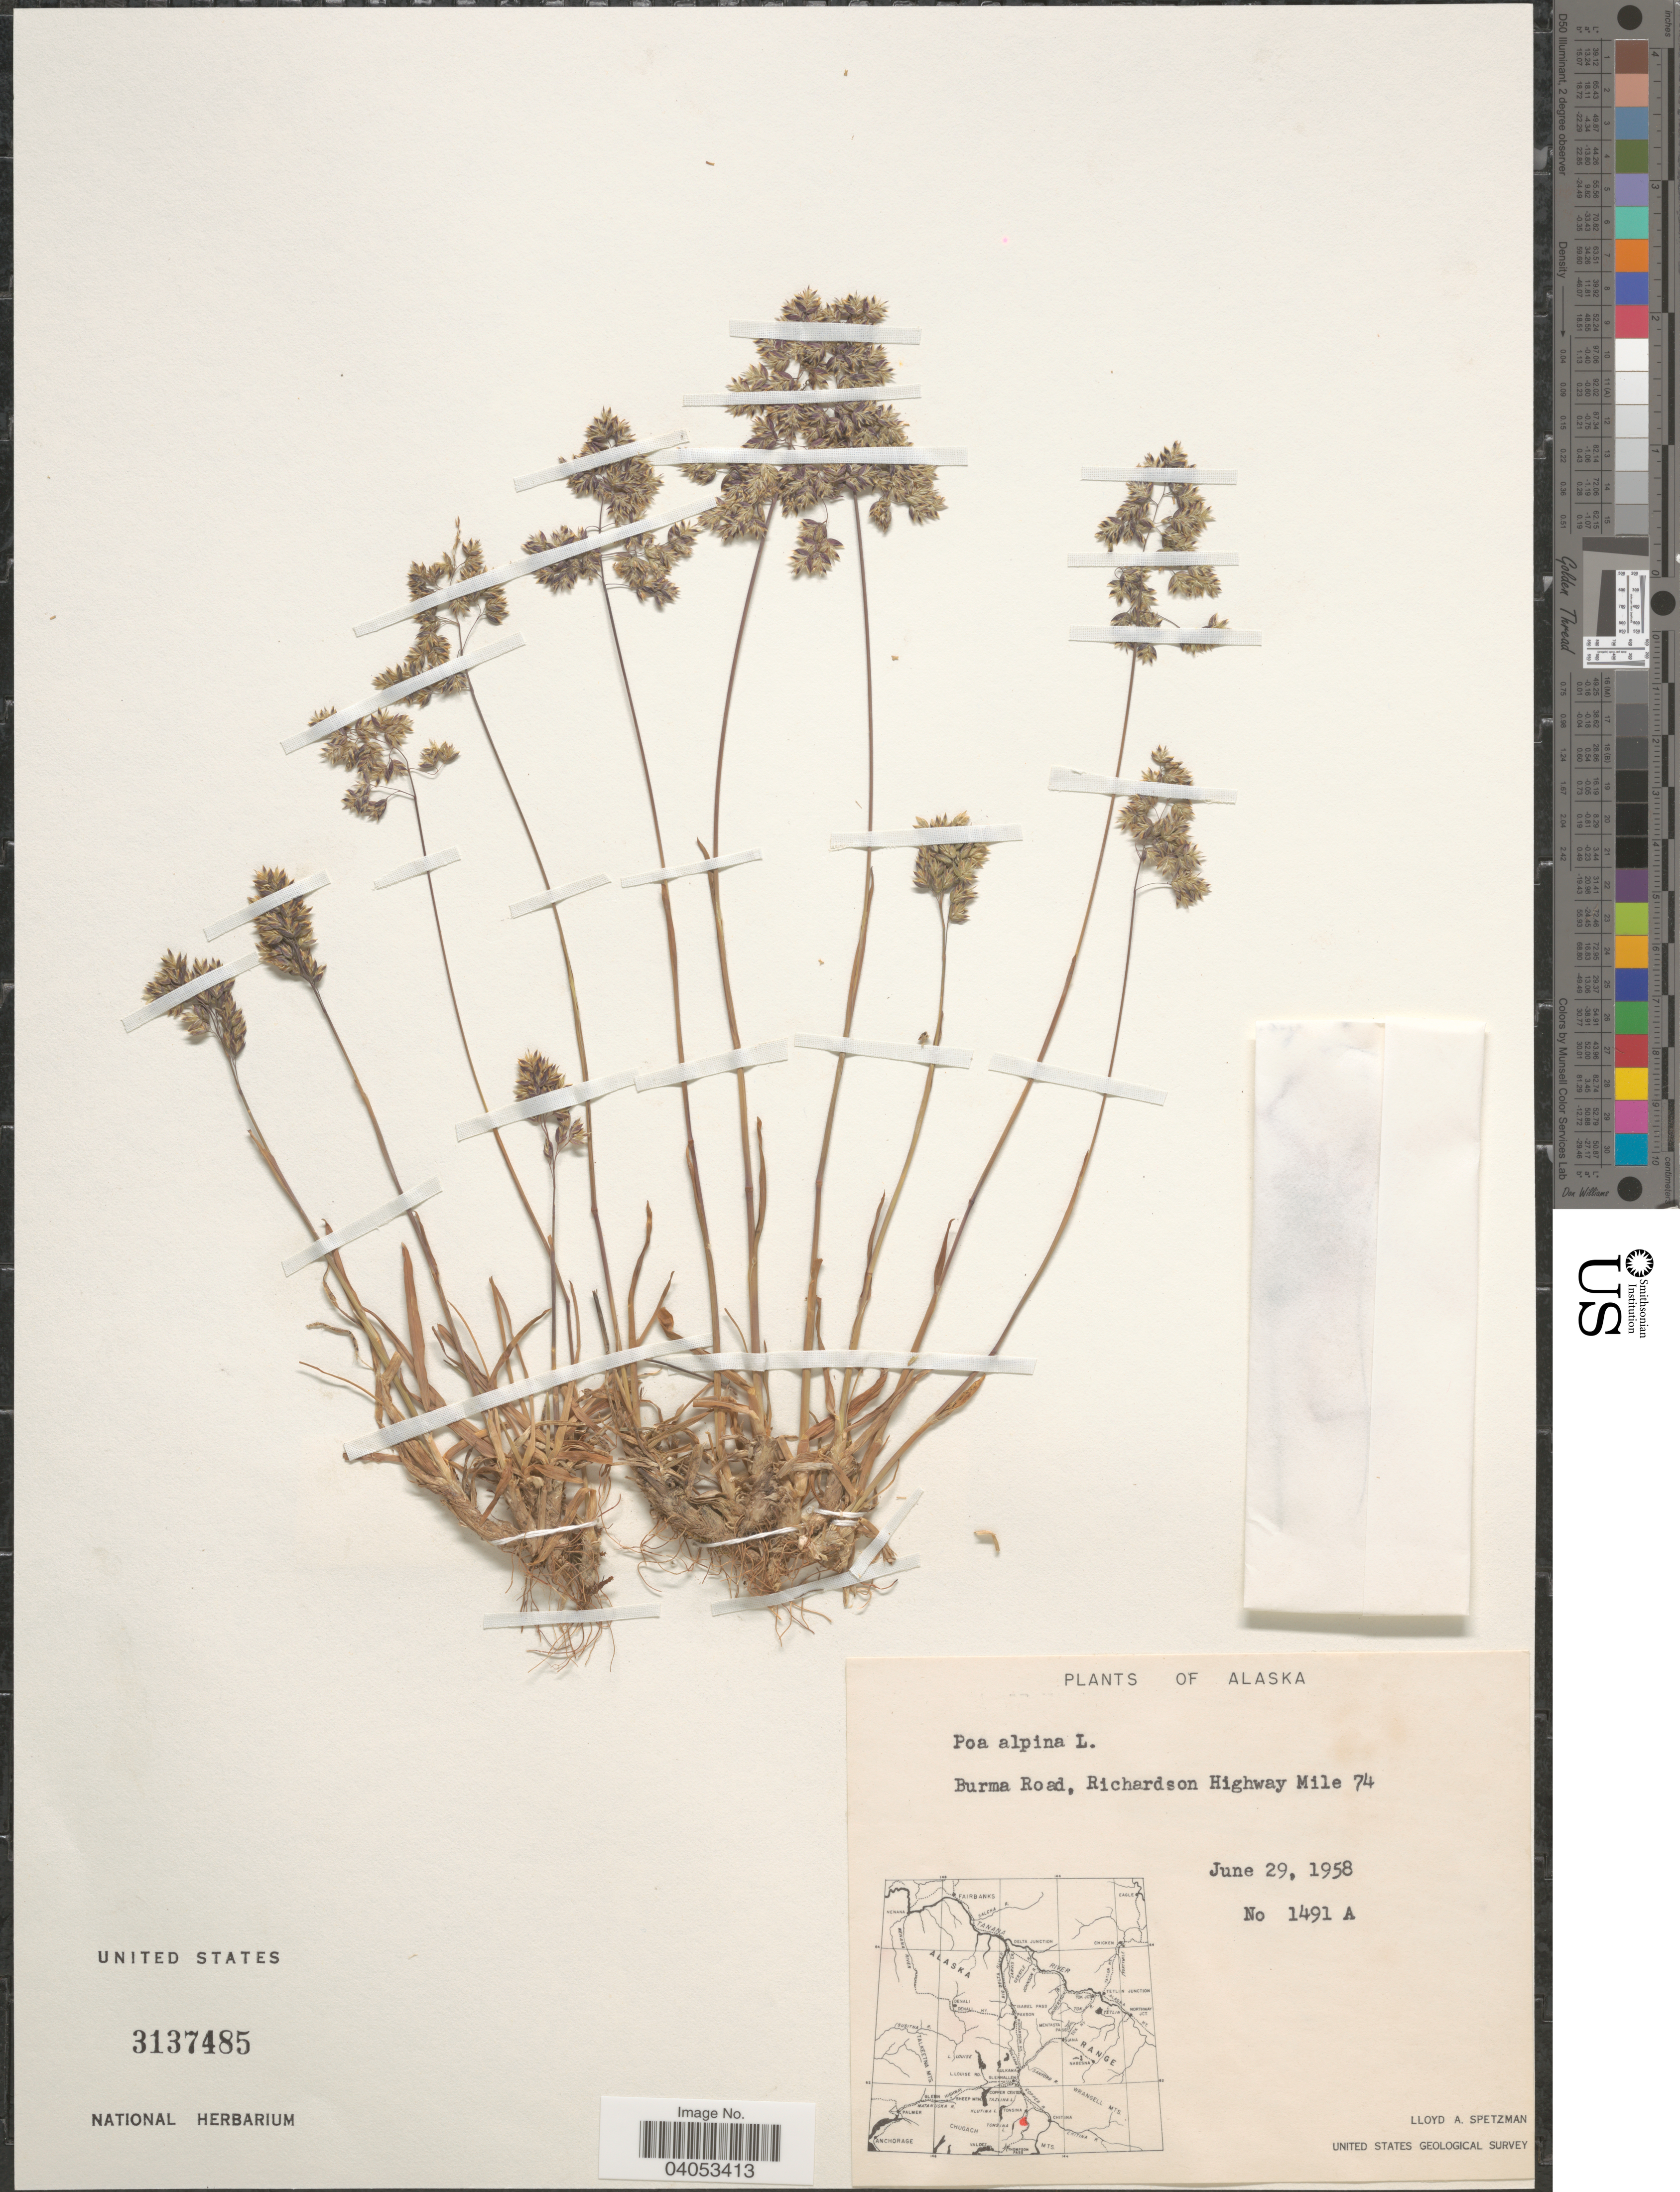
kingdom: Plantae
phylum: Tracheophyta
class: Liliopsida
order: Poales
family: Poaceae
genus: Poa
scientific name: Poa alpina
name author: L.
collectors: L. Spetzman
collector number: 1491A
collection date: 1958-06-29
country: United States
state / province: Alaska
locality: Burma Road, Richardson Highway Mile 74.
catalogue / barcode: US 3137485